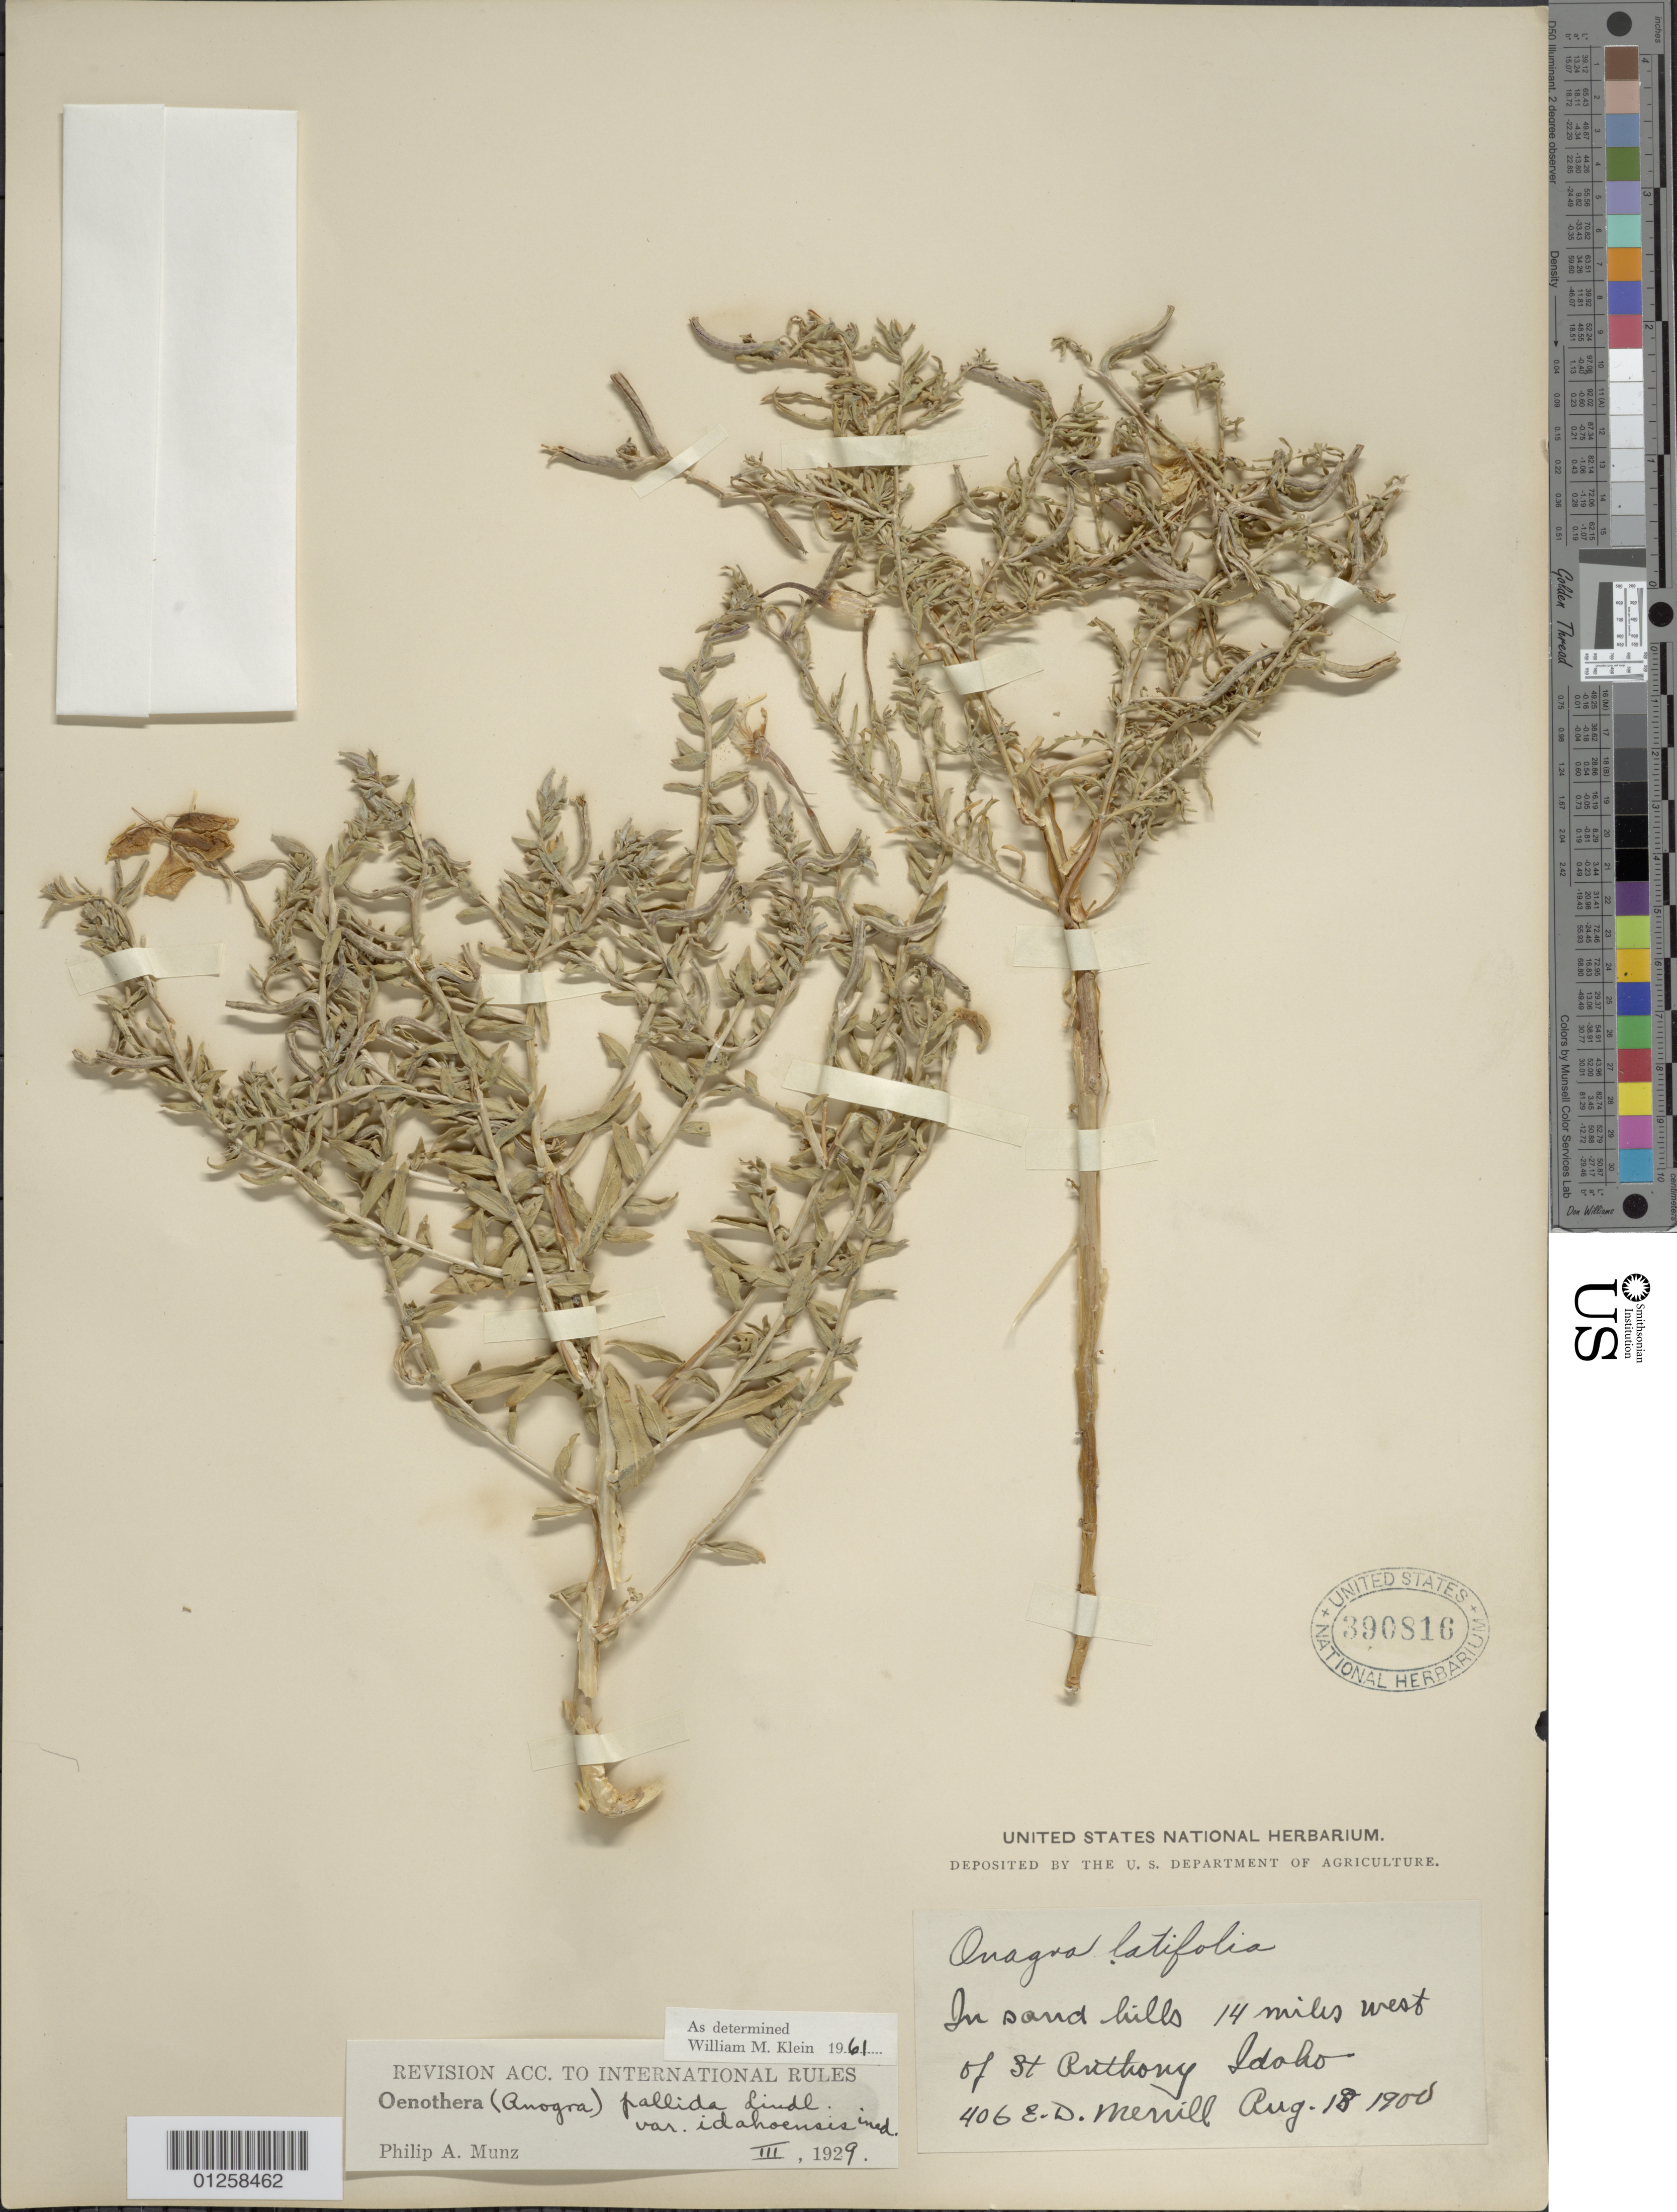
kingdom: Plantae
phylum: Tracheophyta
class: Magnoliopsida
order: Myrtales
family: Onagraceae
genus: Oenothera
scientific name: Oenothera pallida subsp. pallida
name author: Lindl.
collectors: E. D. Merrill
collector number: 406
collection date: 1900-08-13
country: United States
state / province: Idaho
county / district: St. Anthony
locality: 14 miles W of St. Anthony.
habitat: Sand hills.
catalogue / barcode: US 390816